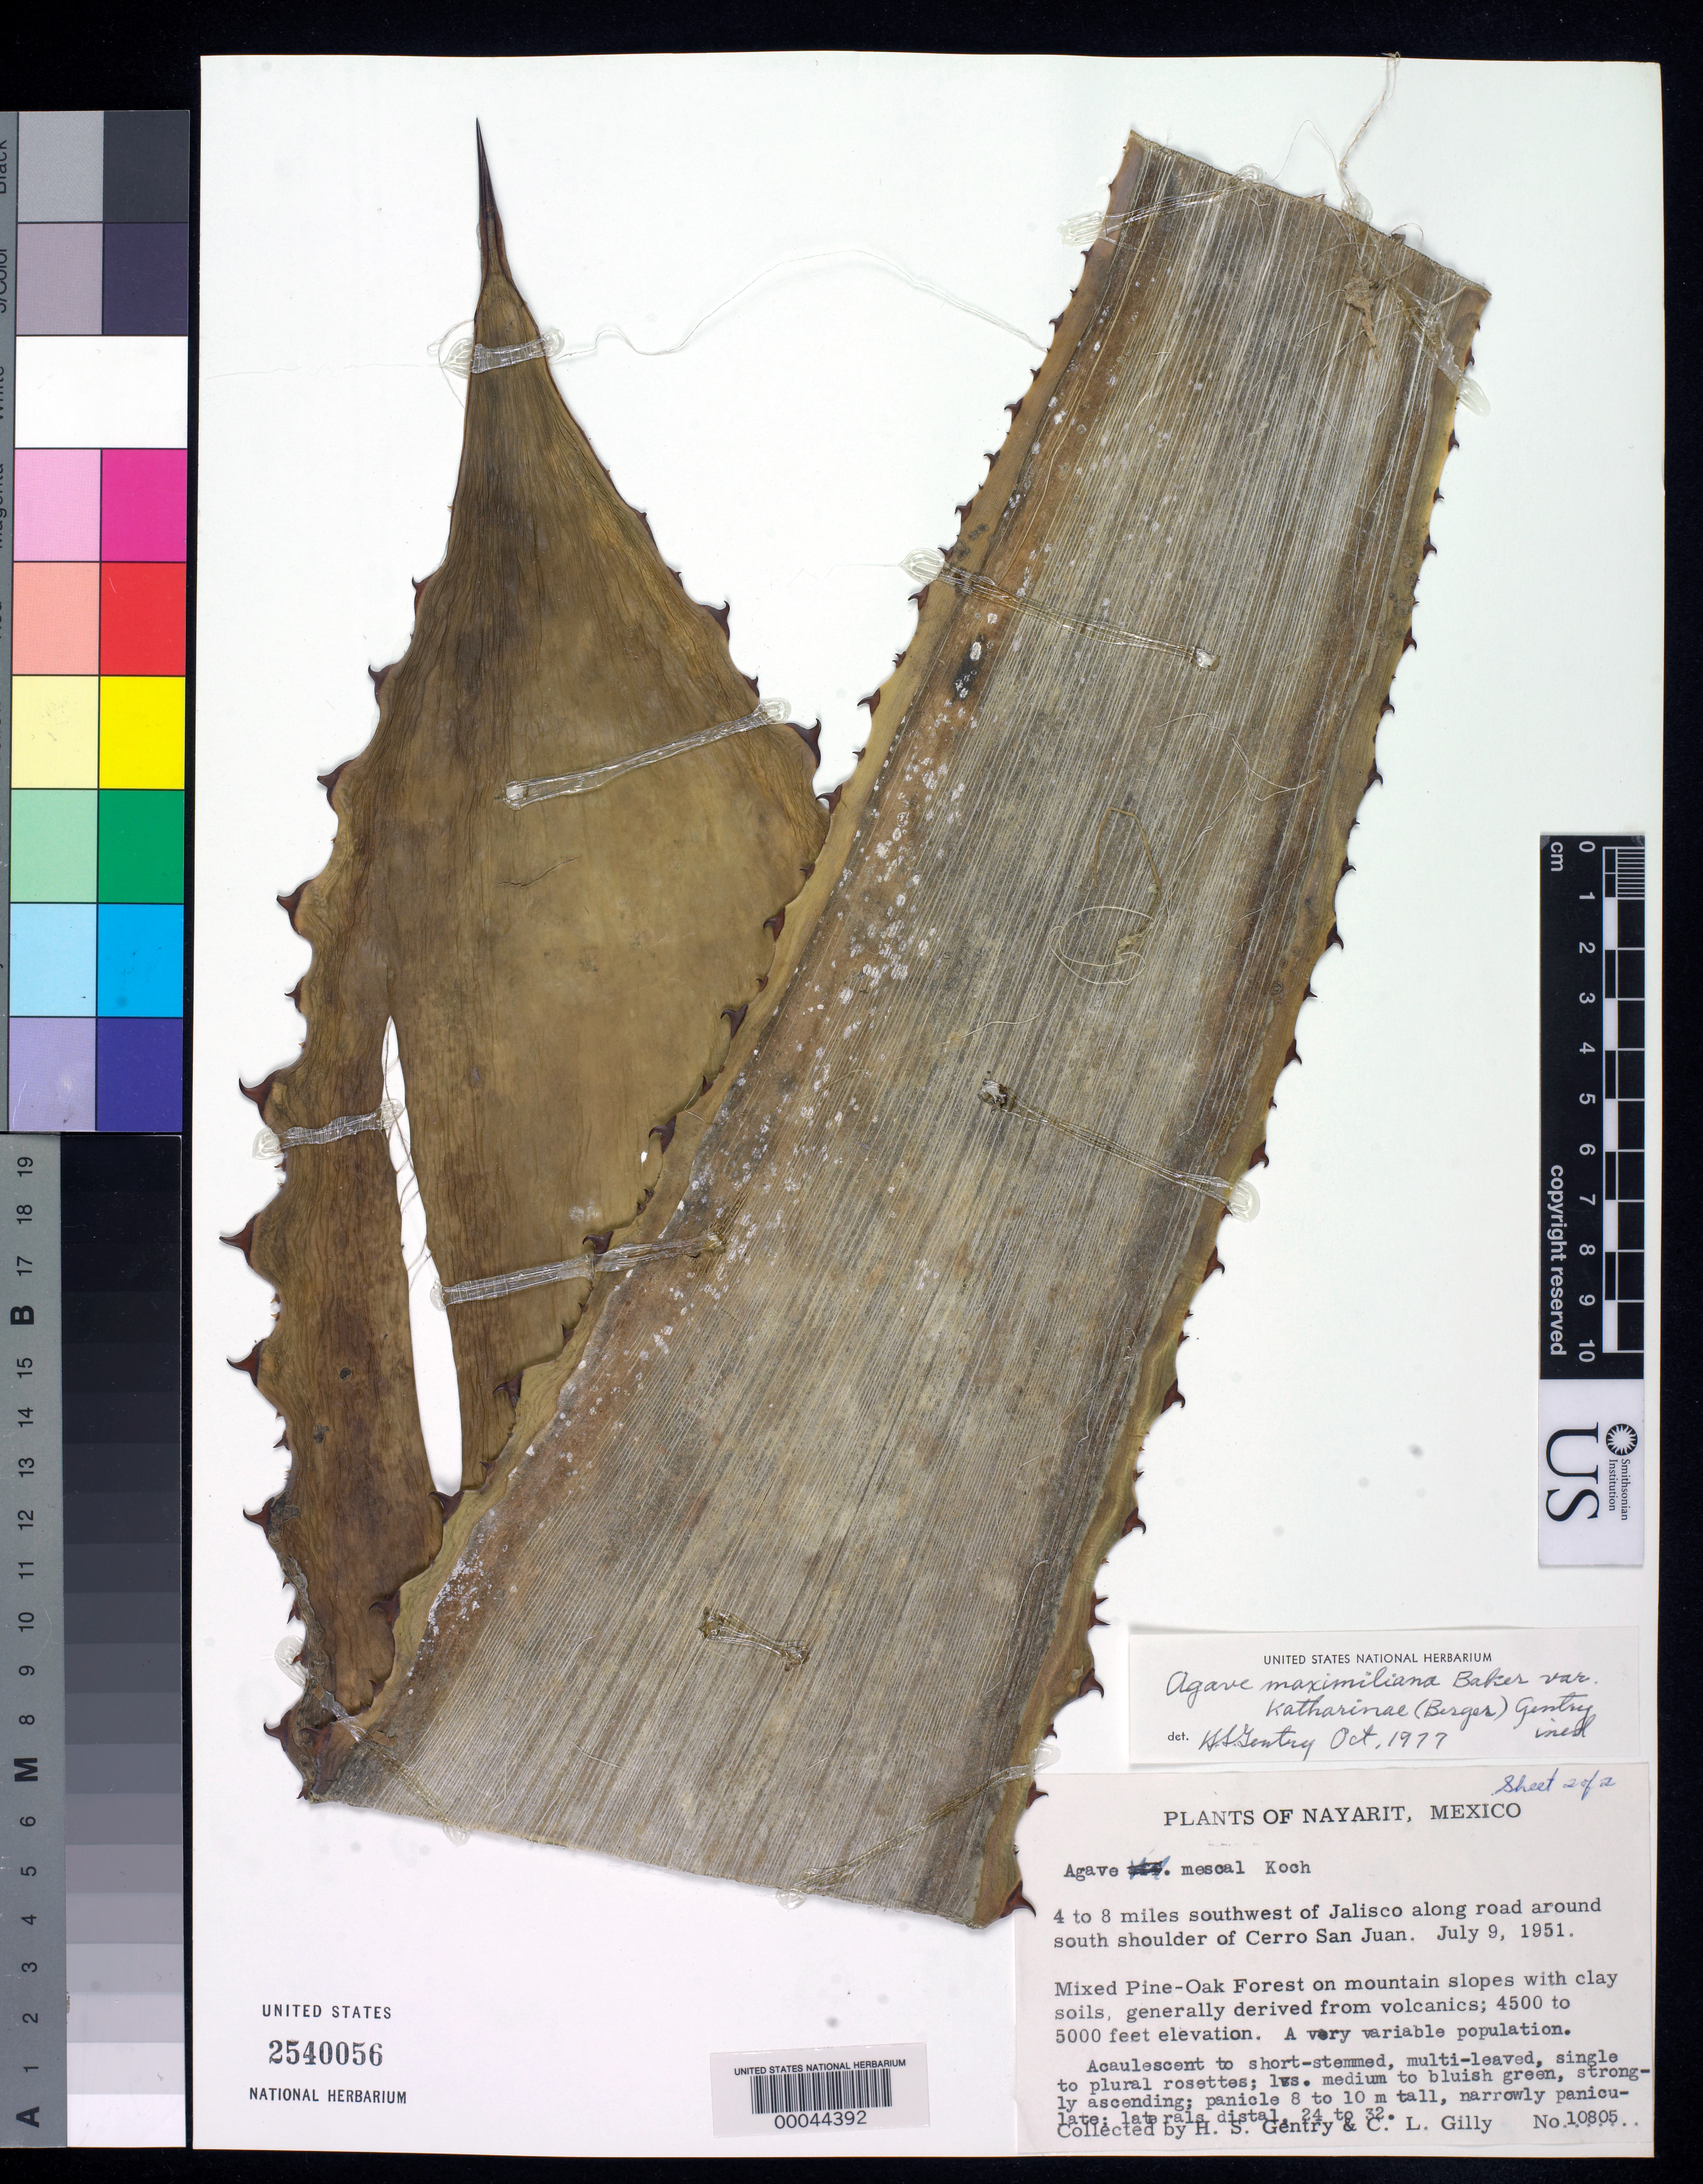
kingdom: Plantae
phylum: Tracheophyta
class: Liliopsida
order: Asparagales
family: Asparagaceae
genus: Agave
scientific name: Agave maximiliana var. katherinae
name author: (A. Berger) Gentry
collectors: H. S. Gentry & C. Gilly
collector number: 10805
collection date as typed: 09 Jul 1951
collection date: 1951-07-09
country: Mexico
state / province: Nayarit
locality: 4-8 mi SW of Jalisco along road around S shoulder of Cerro San Juan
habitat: Mountain slopes w/clay soils, generally derived from volcanics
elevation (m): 1372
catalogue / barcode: US 2540056